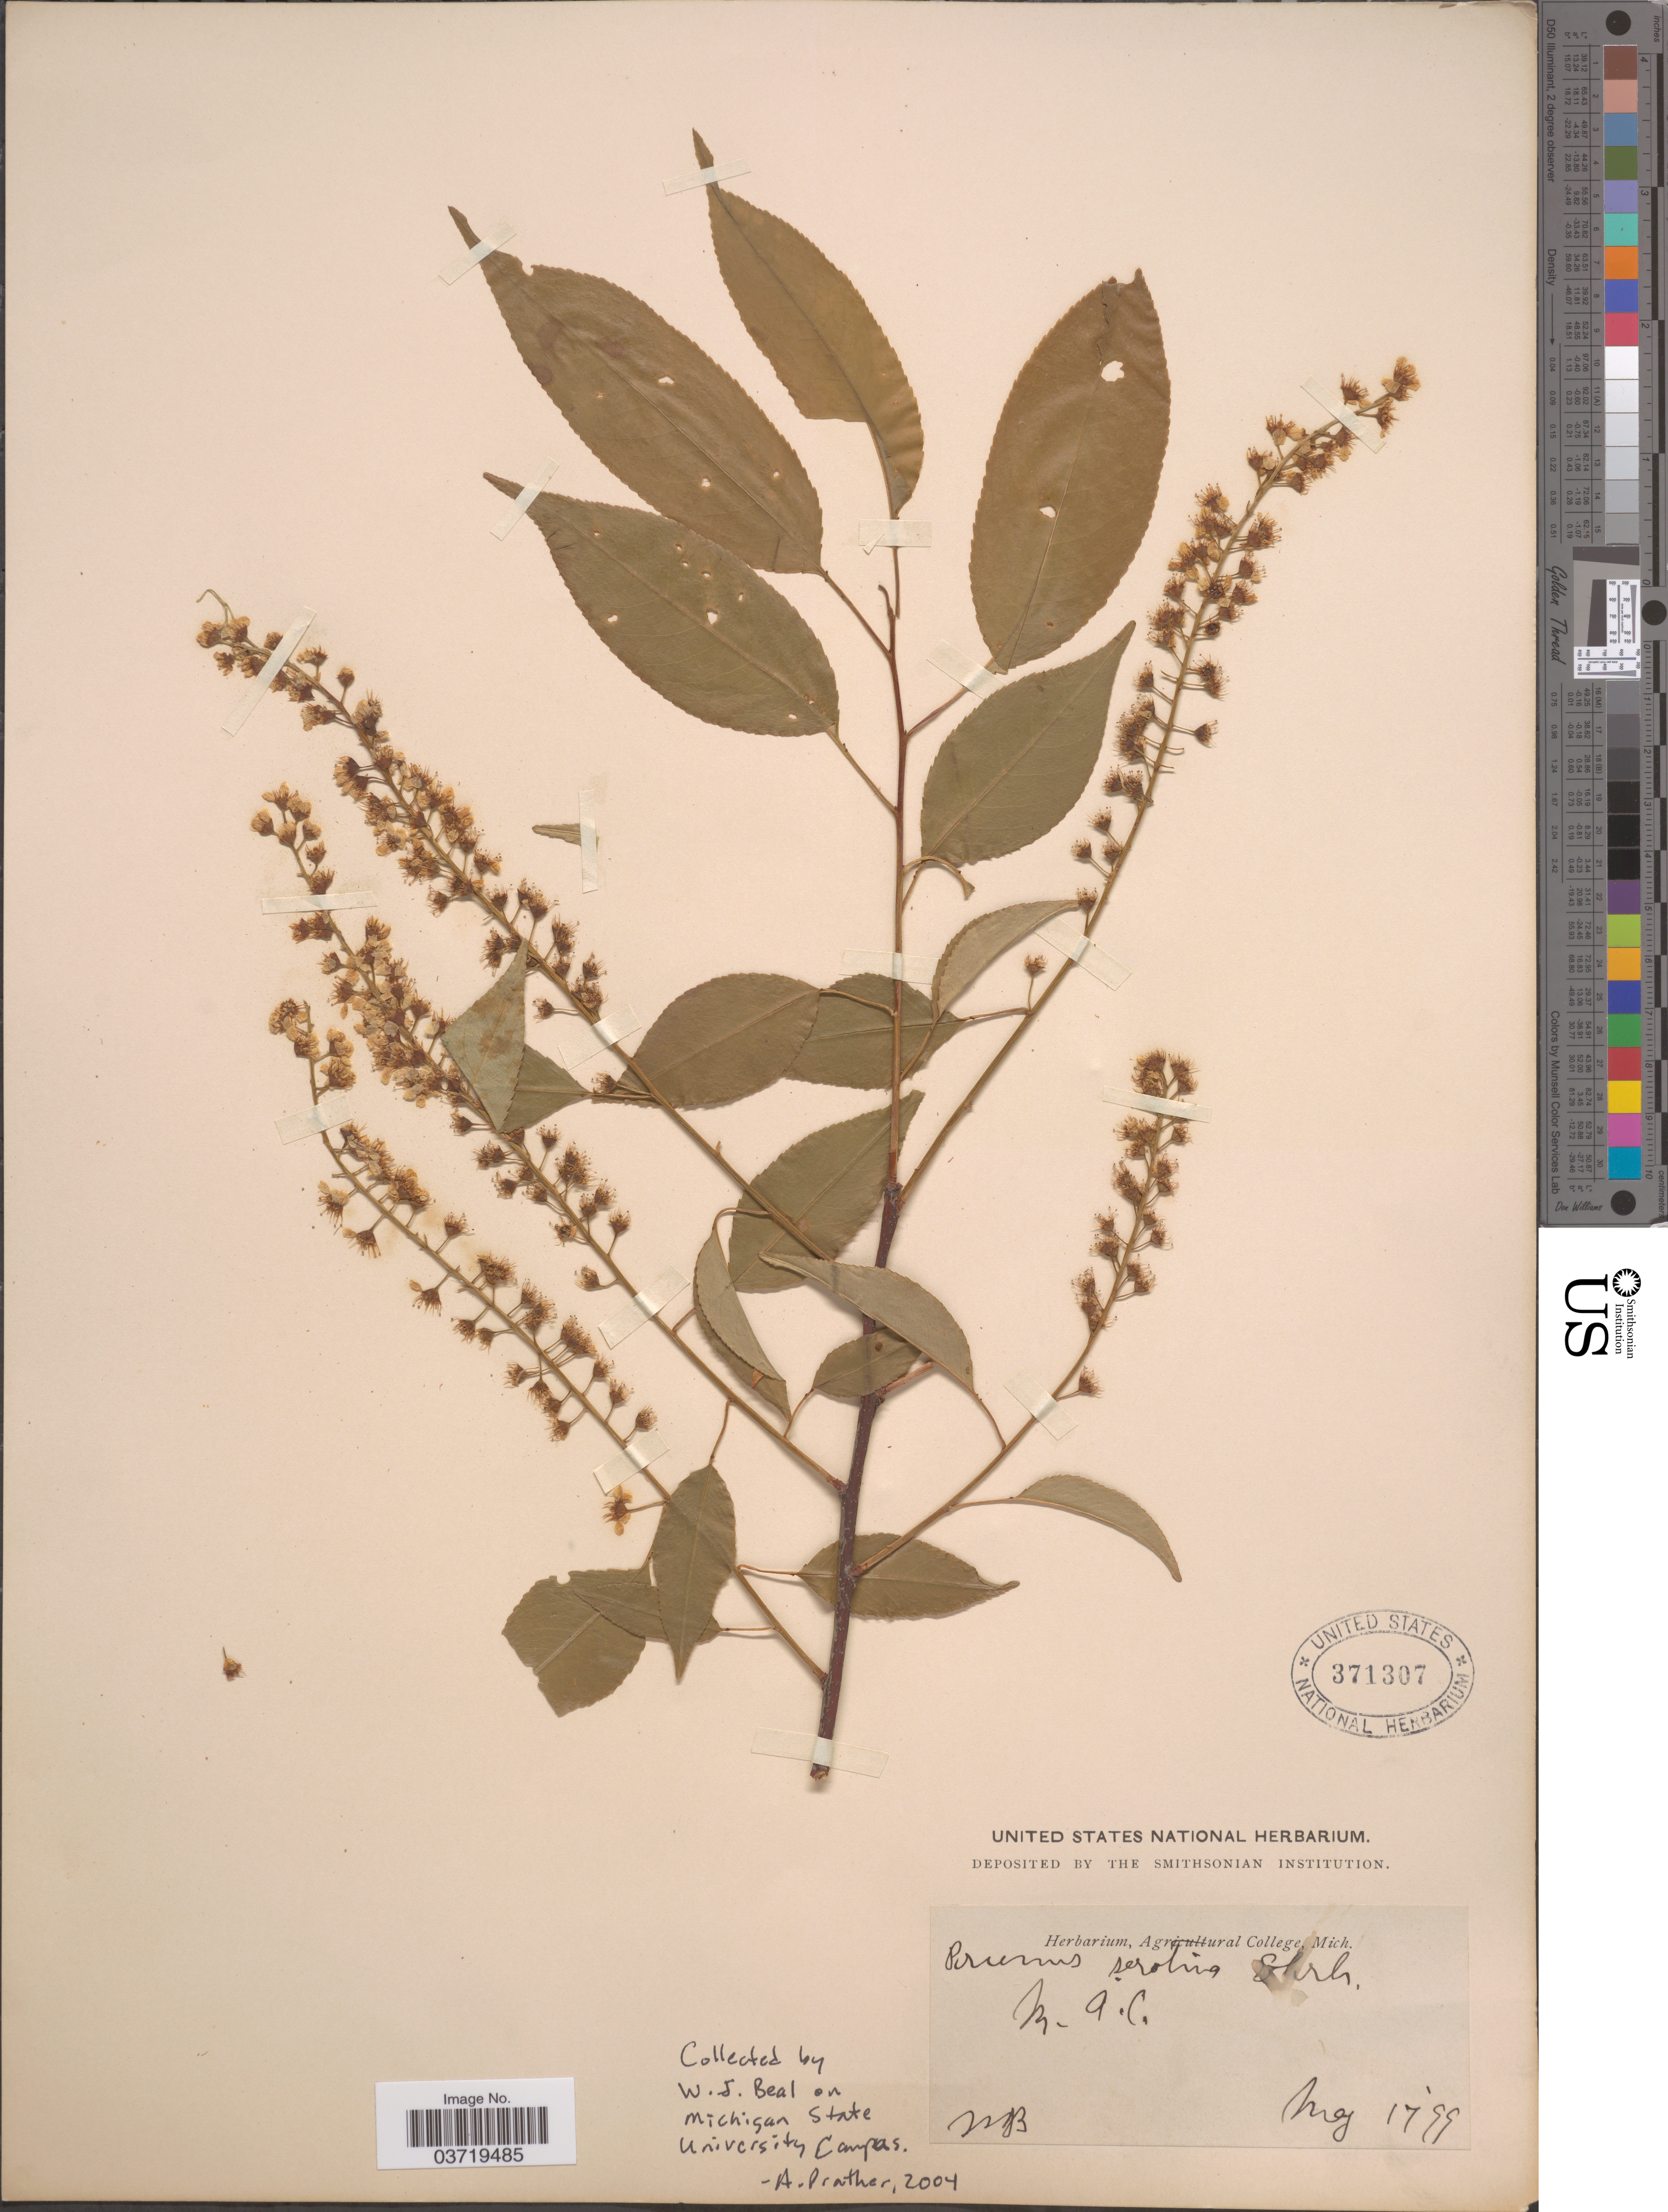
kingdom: Plantae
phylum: Tracheophyta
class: Magnoliopsida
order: Rosales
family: Rosaceae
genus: Prunus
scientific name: Prunus serotina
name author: Ehrh.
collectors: W. Beal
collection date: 1799-05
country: United States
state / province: Michigan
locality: On Michigan State University Campus.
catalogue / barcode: US 371307